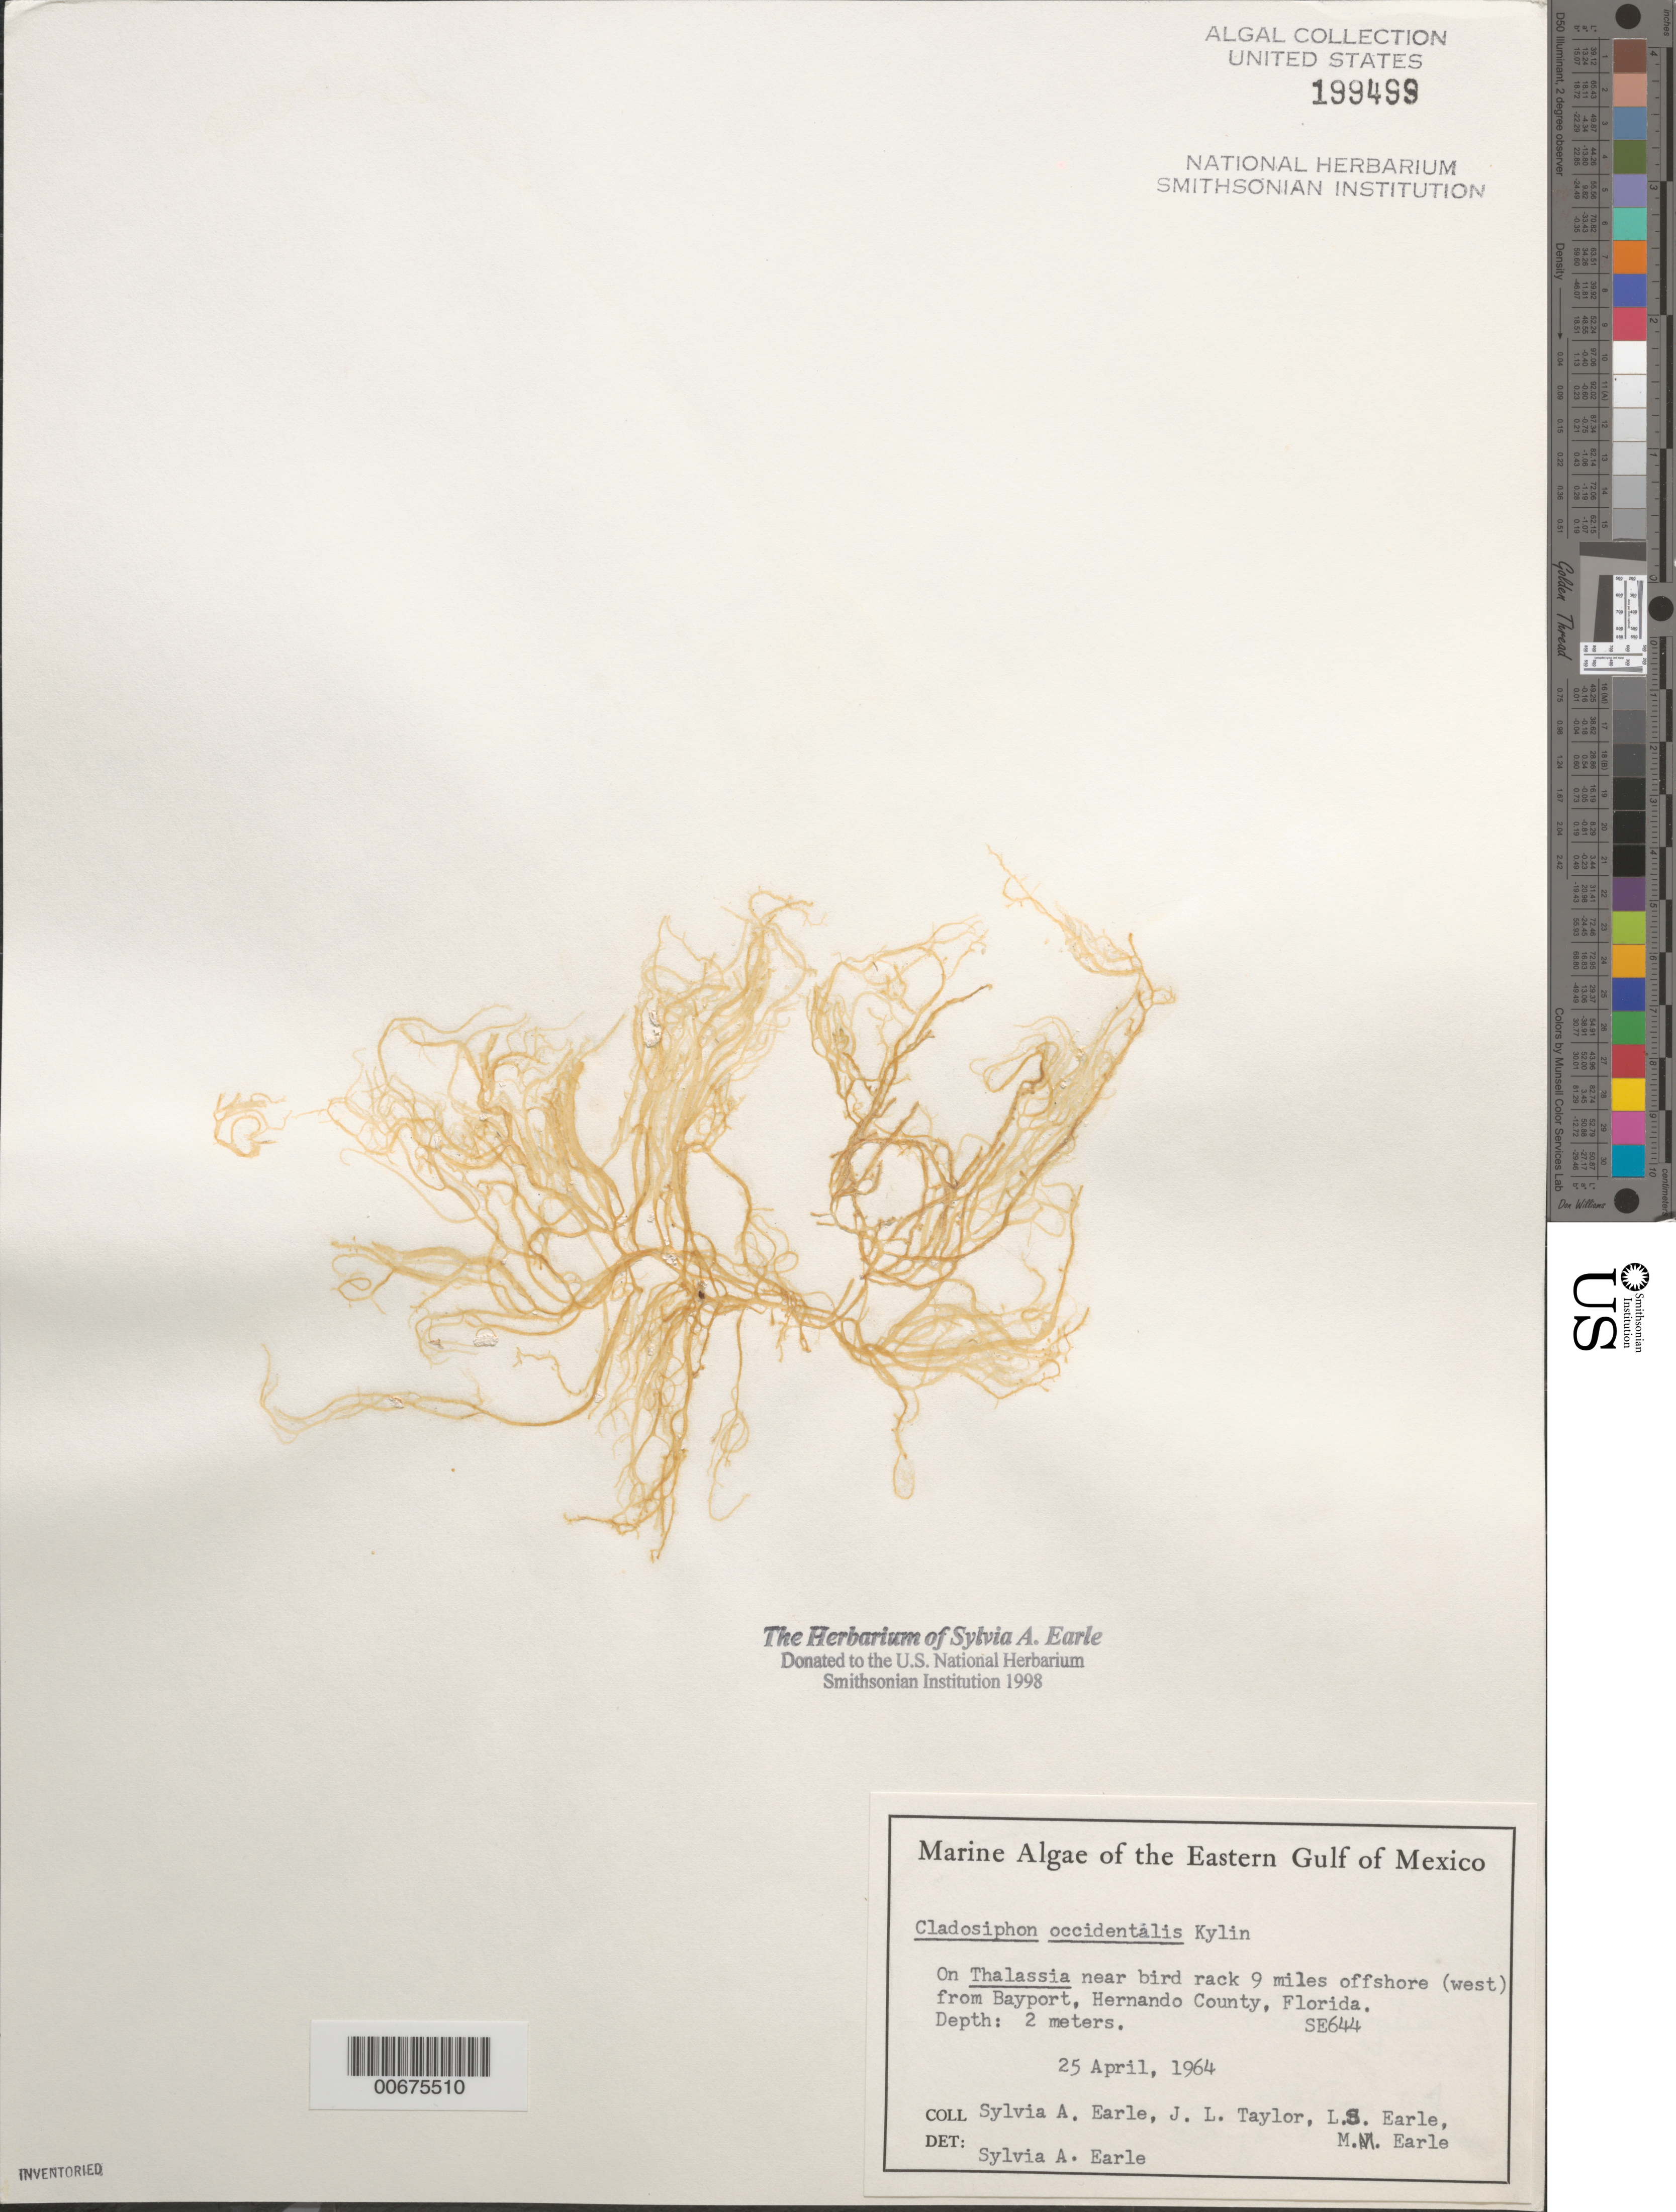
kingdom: Chromista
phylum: Ochrophyta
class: Phaeophyceae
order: Ectocarpales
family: Chordariaceae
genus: Cladosiphon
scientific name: Cladosiphon occidentalis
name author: Kylin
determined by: Earle, S. A.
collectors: S. A. Earle, J. L. Taylor, L. Earle & M. Earle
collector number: SE 644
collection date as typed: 25 Apr 1964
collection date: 1964-04-25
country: United States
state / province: Florida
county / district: Hernando County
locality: Near bird rack 9 miles west of Bayport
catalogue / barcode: US 199499